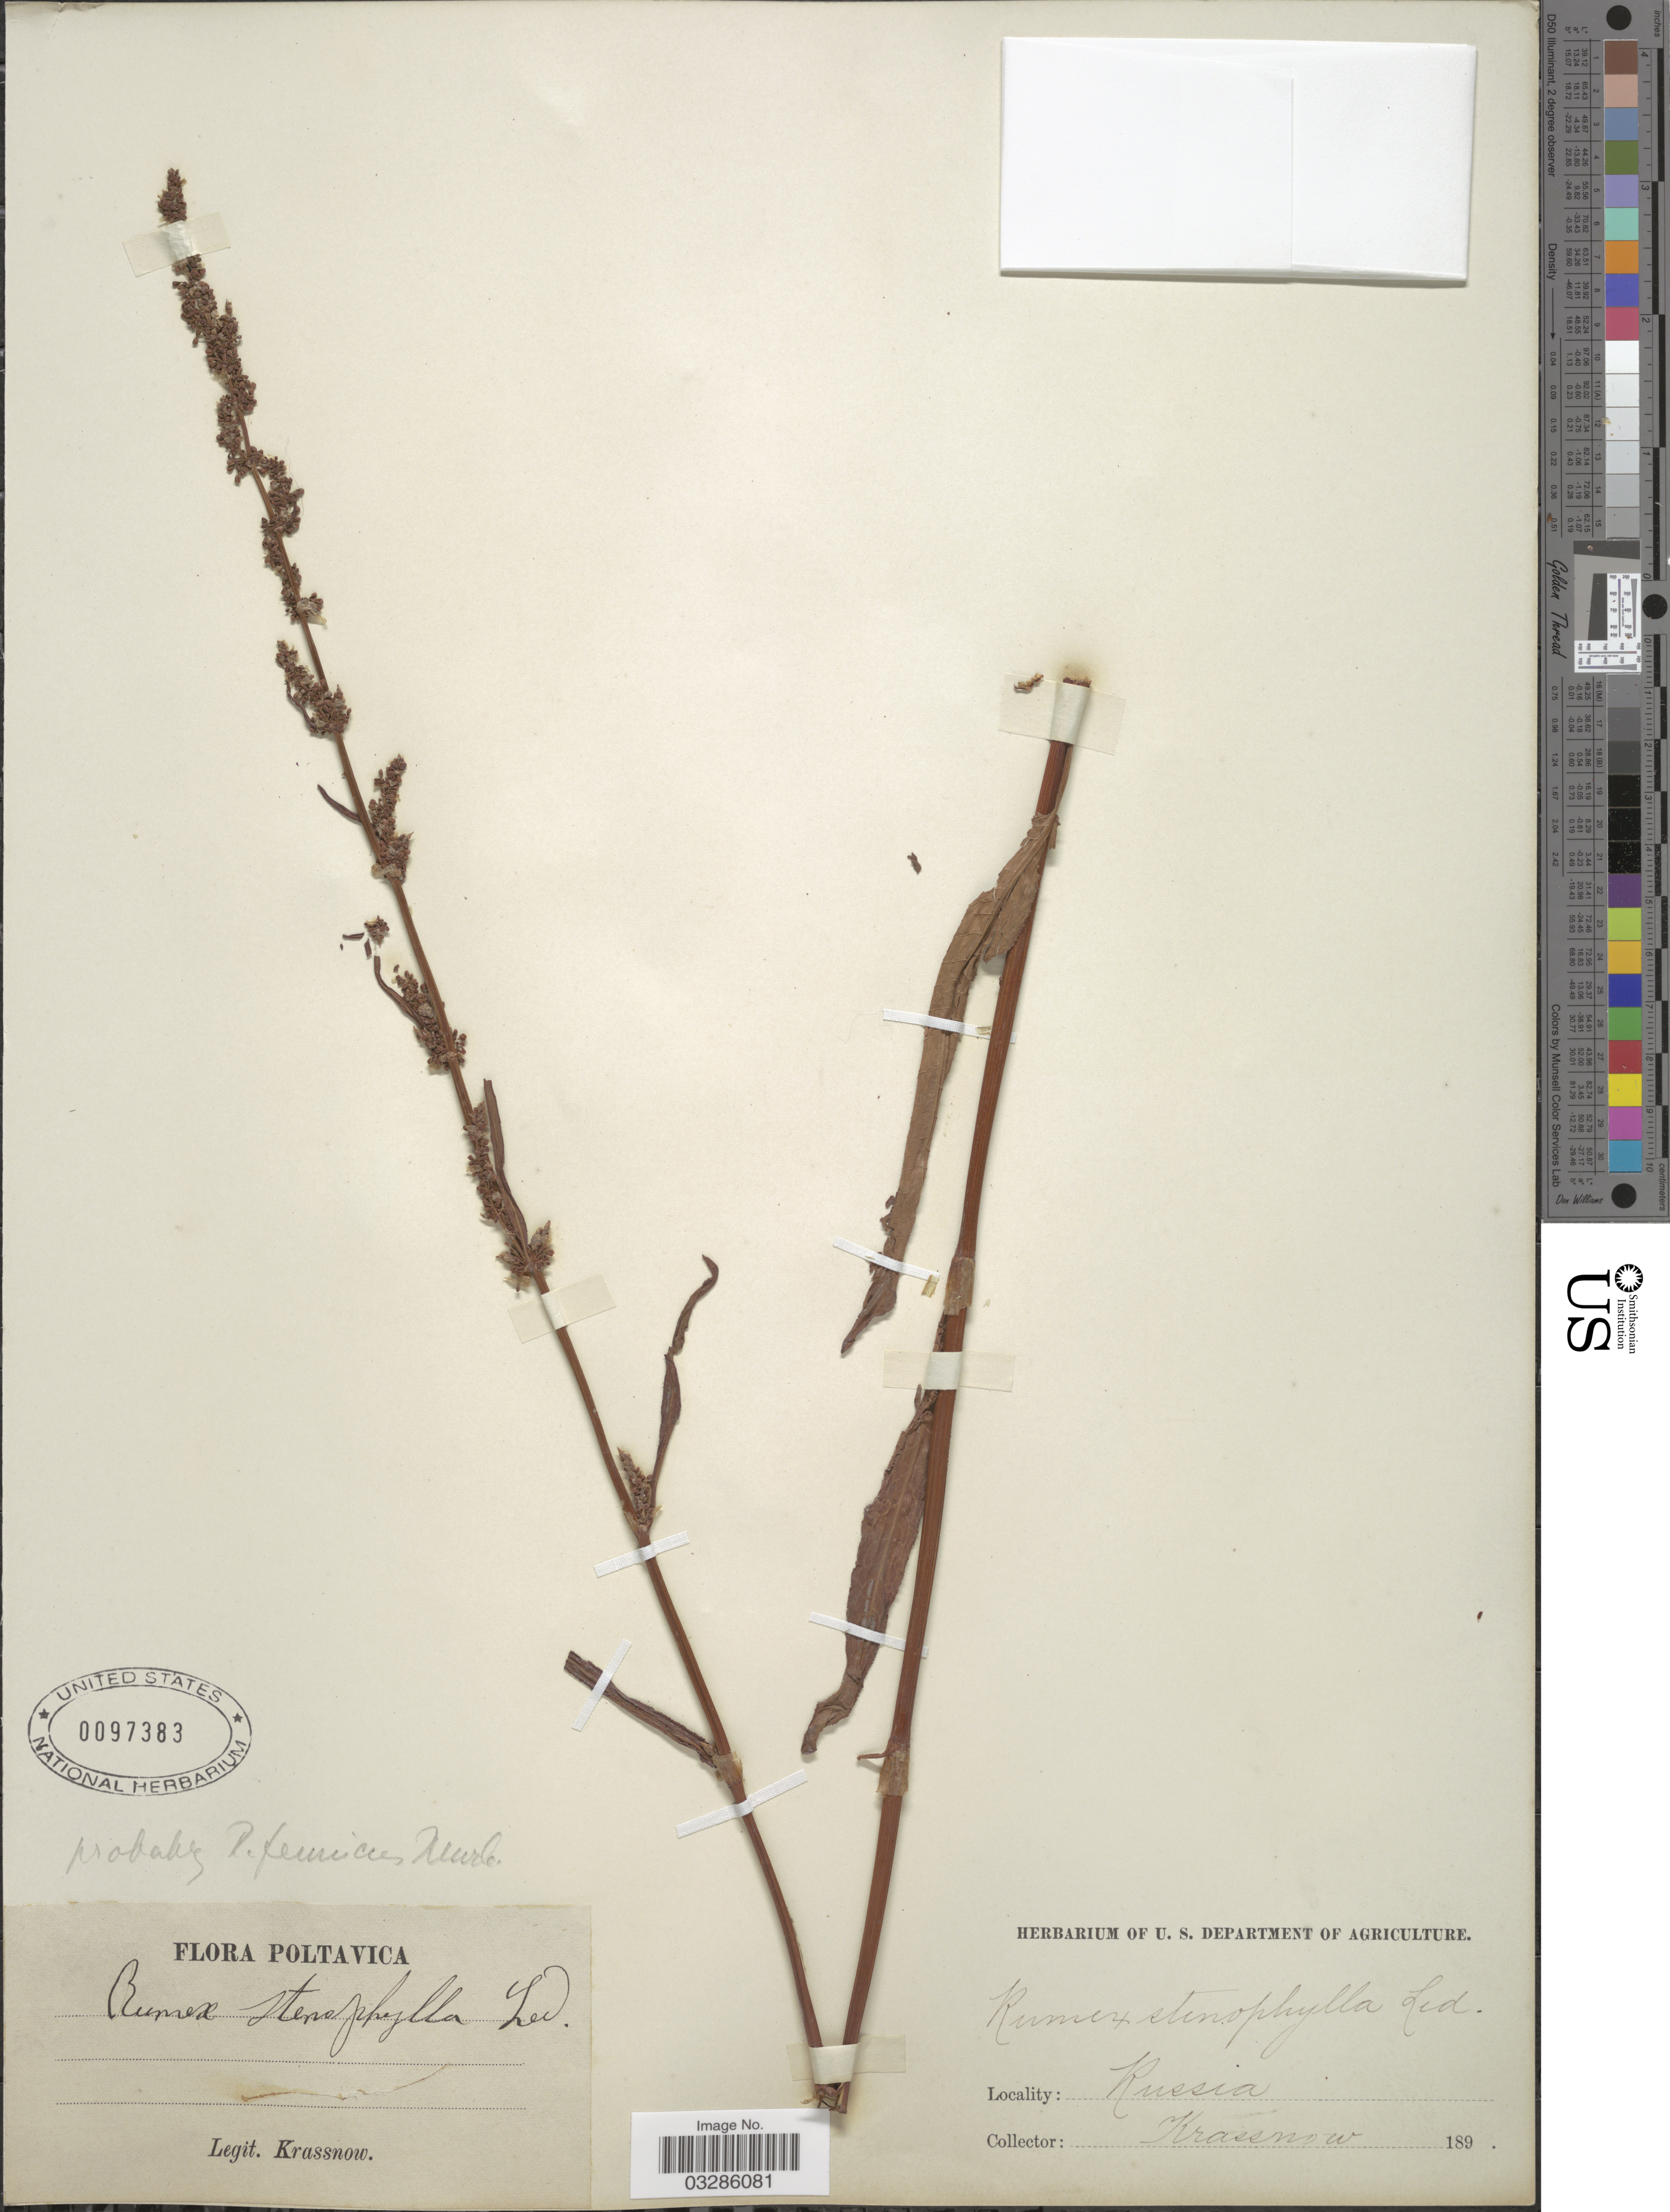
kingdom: Plantae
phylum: Tracheophyta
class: Magnoliopsida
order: Caryophyllales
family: Polygonaceae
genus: Rumex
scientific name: Rumex fennicus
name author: (Murb.) Murb.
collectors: -. Krassnow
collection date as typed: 189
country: Ukraine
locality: Poltavica.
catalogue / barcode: US 97383